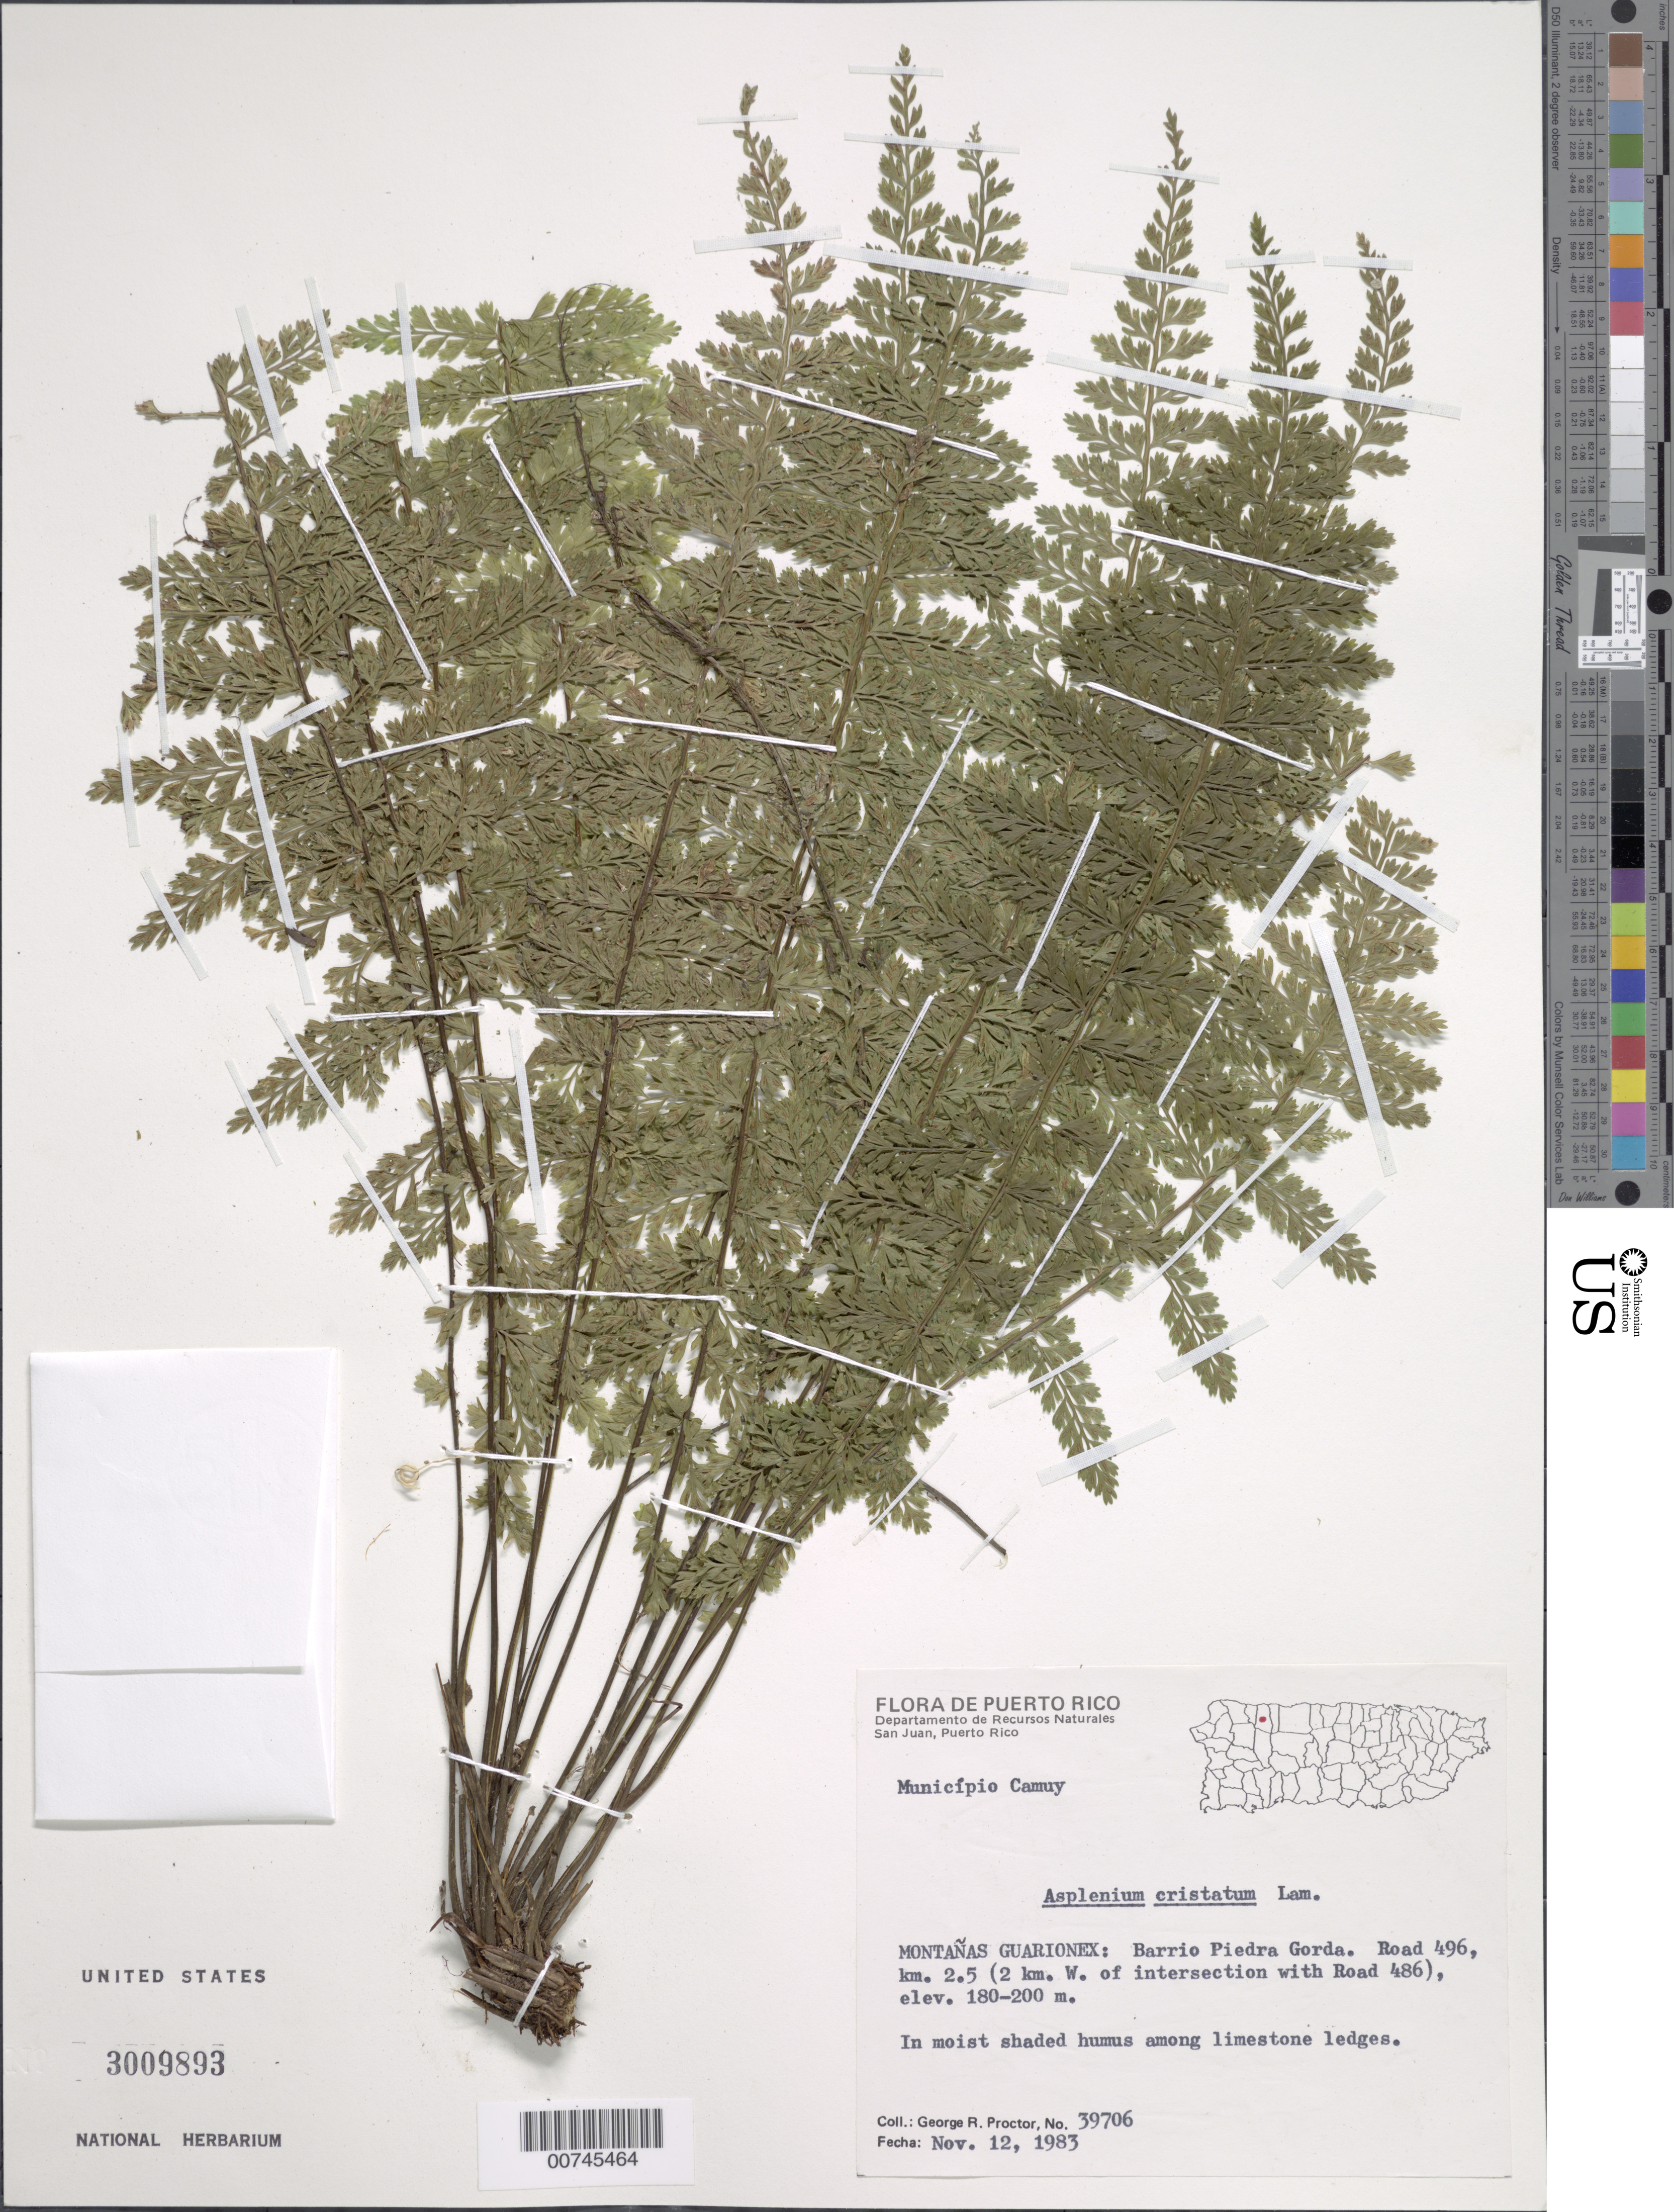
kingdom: Plantae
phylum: Tracheophyta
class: Polypodiopsida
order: Polypodiales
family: Aspleniaceae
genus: Asplenium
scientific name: Asplenium cristatum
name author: Lam.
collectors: G. R. Proctor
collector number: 39706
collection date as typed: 12 Nov 1983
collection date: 1983-11-12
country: Puerto Rico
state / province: Camuy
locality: Montañas Guarionex: Barrio Piedra Gorda. Road 496, km 2.5 (2 km W of intersection with Road 486). Municipio Camuy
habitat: In moist shaded humus among limestone ledges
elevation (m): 180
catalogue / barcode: US 3009893